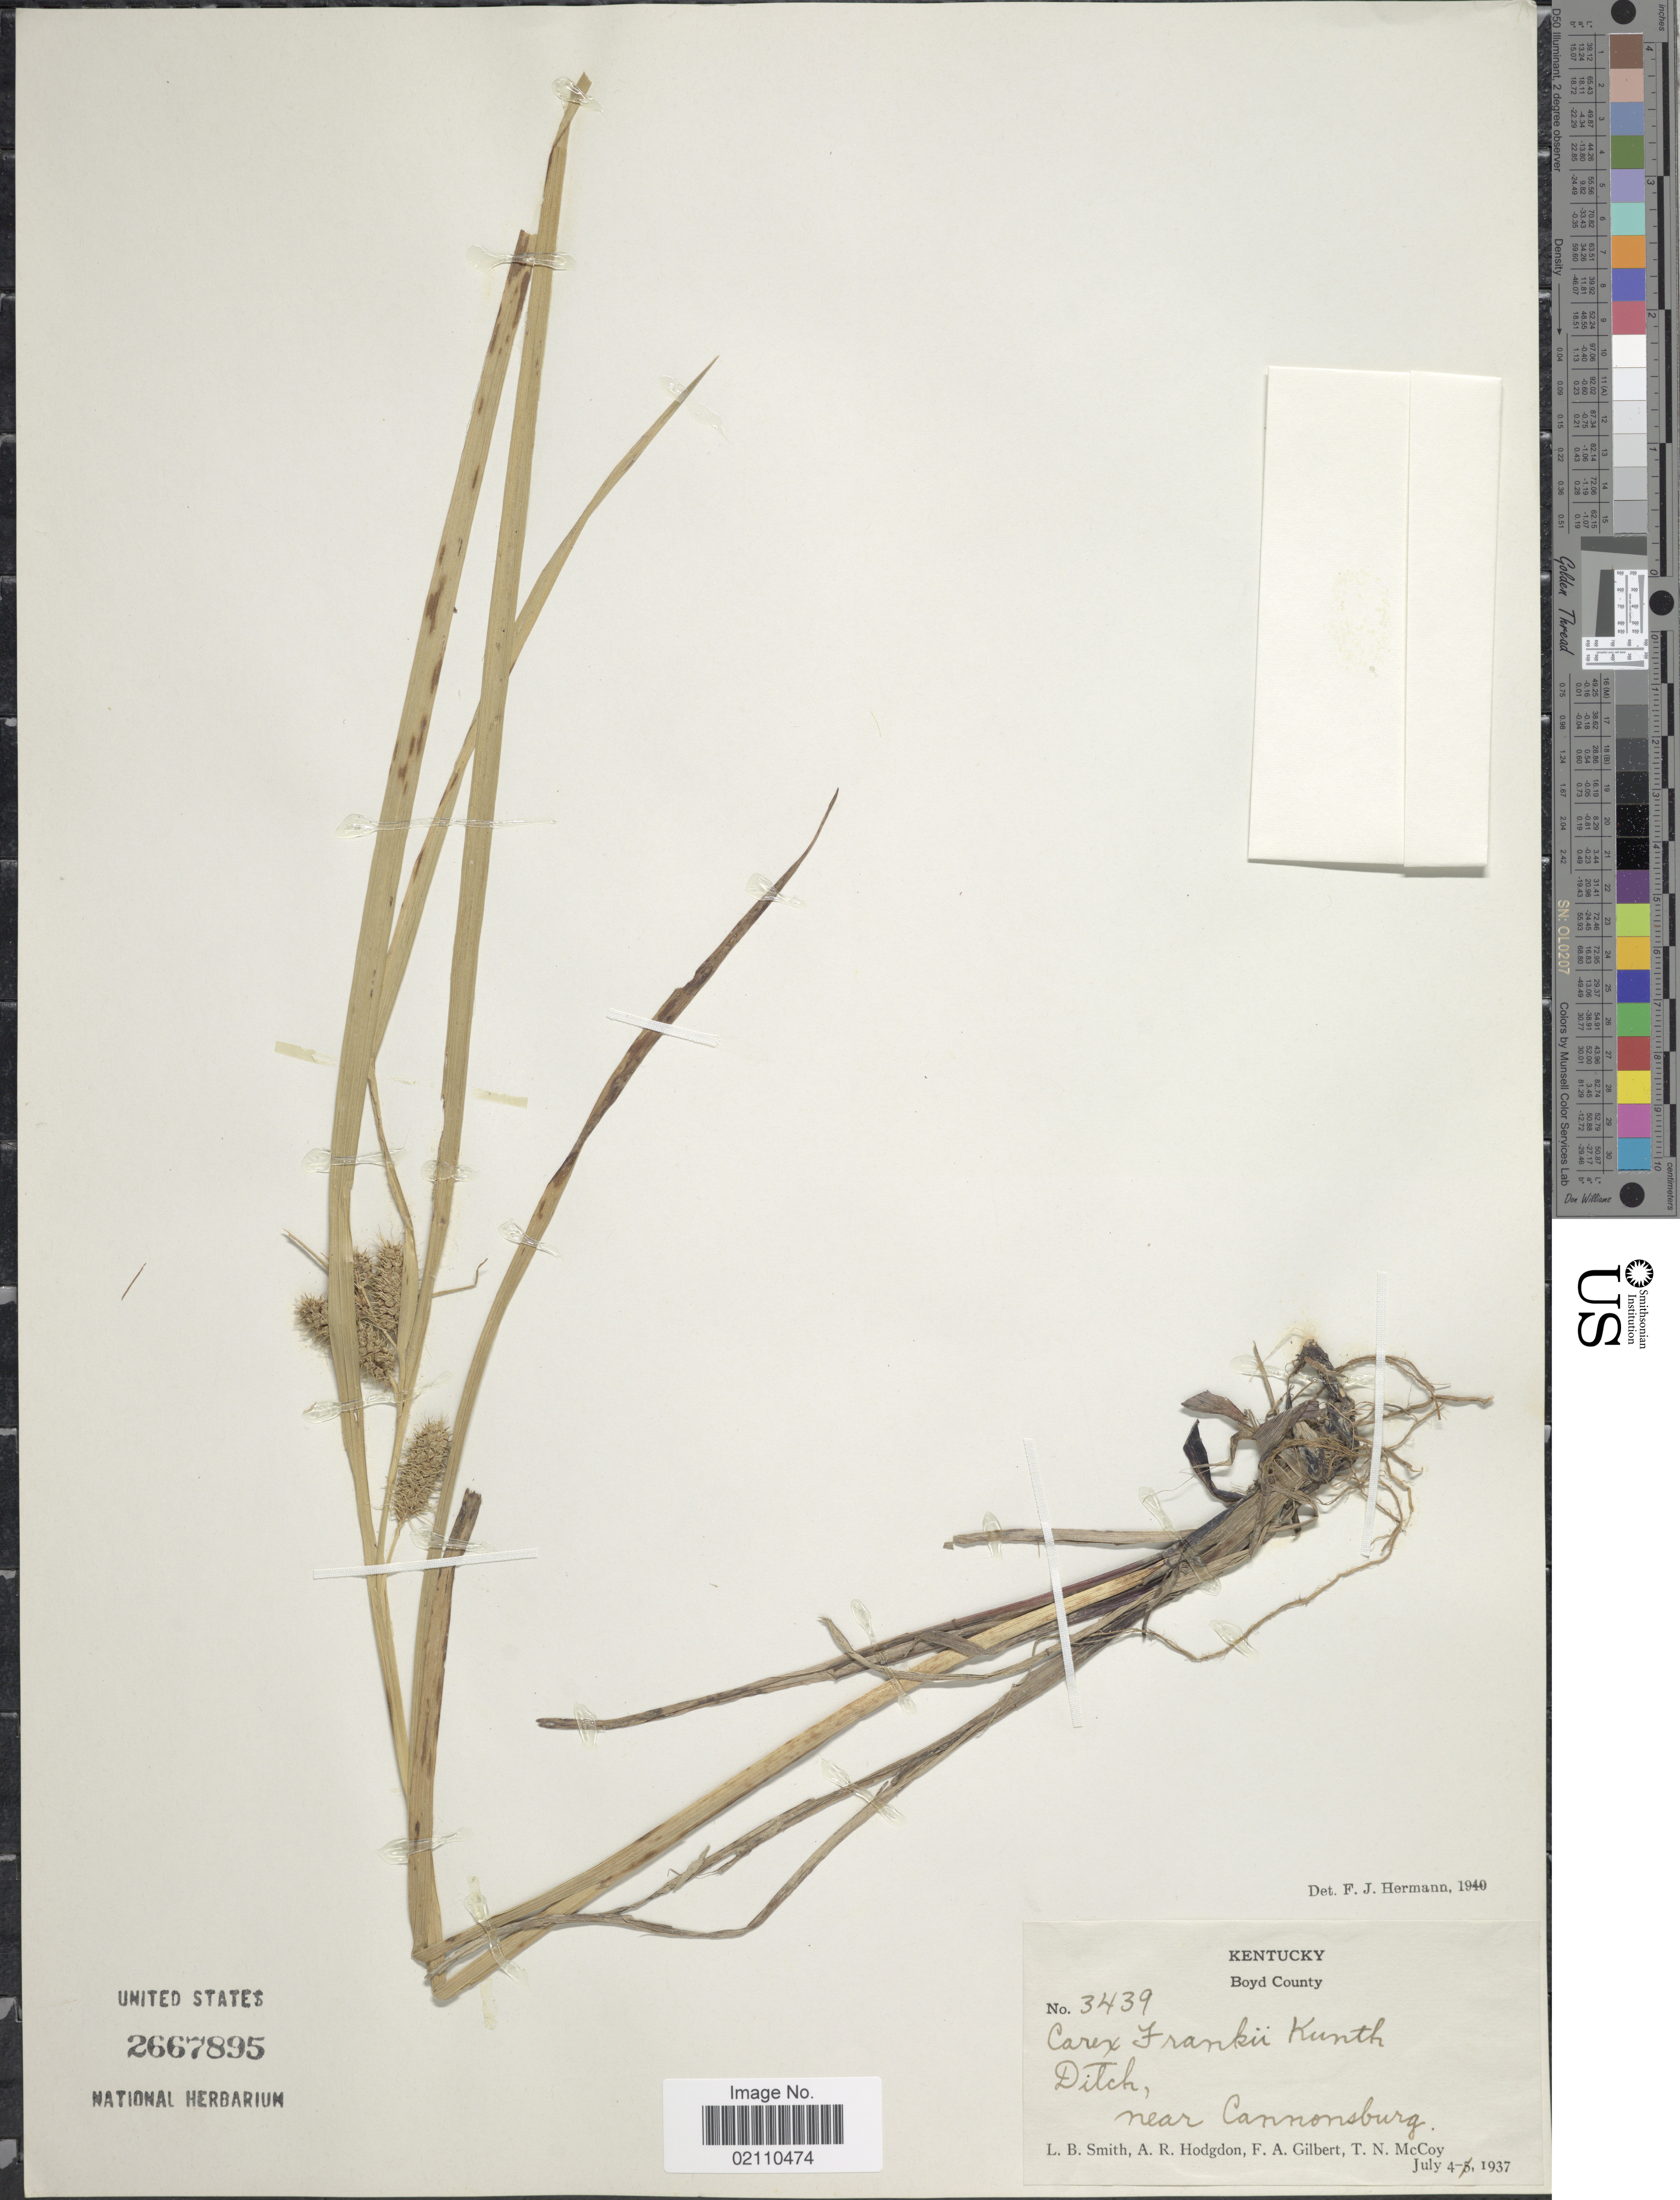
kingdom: Plantae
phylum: Tracheophyta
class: Liliopsida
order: Poales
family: Cyperaceae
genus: Carex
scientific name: Carex frankii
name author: Kunth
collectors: L. Smith, A. R. Hodgdon, F. A. Gilbert & T. N. McCoy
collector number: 3439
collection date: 1937-07-04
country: United States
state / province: Kentucky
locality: Boyd County, near Cannonburg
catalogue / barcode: US 2667895